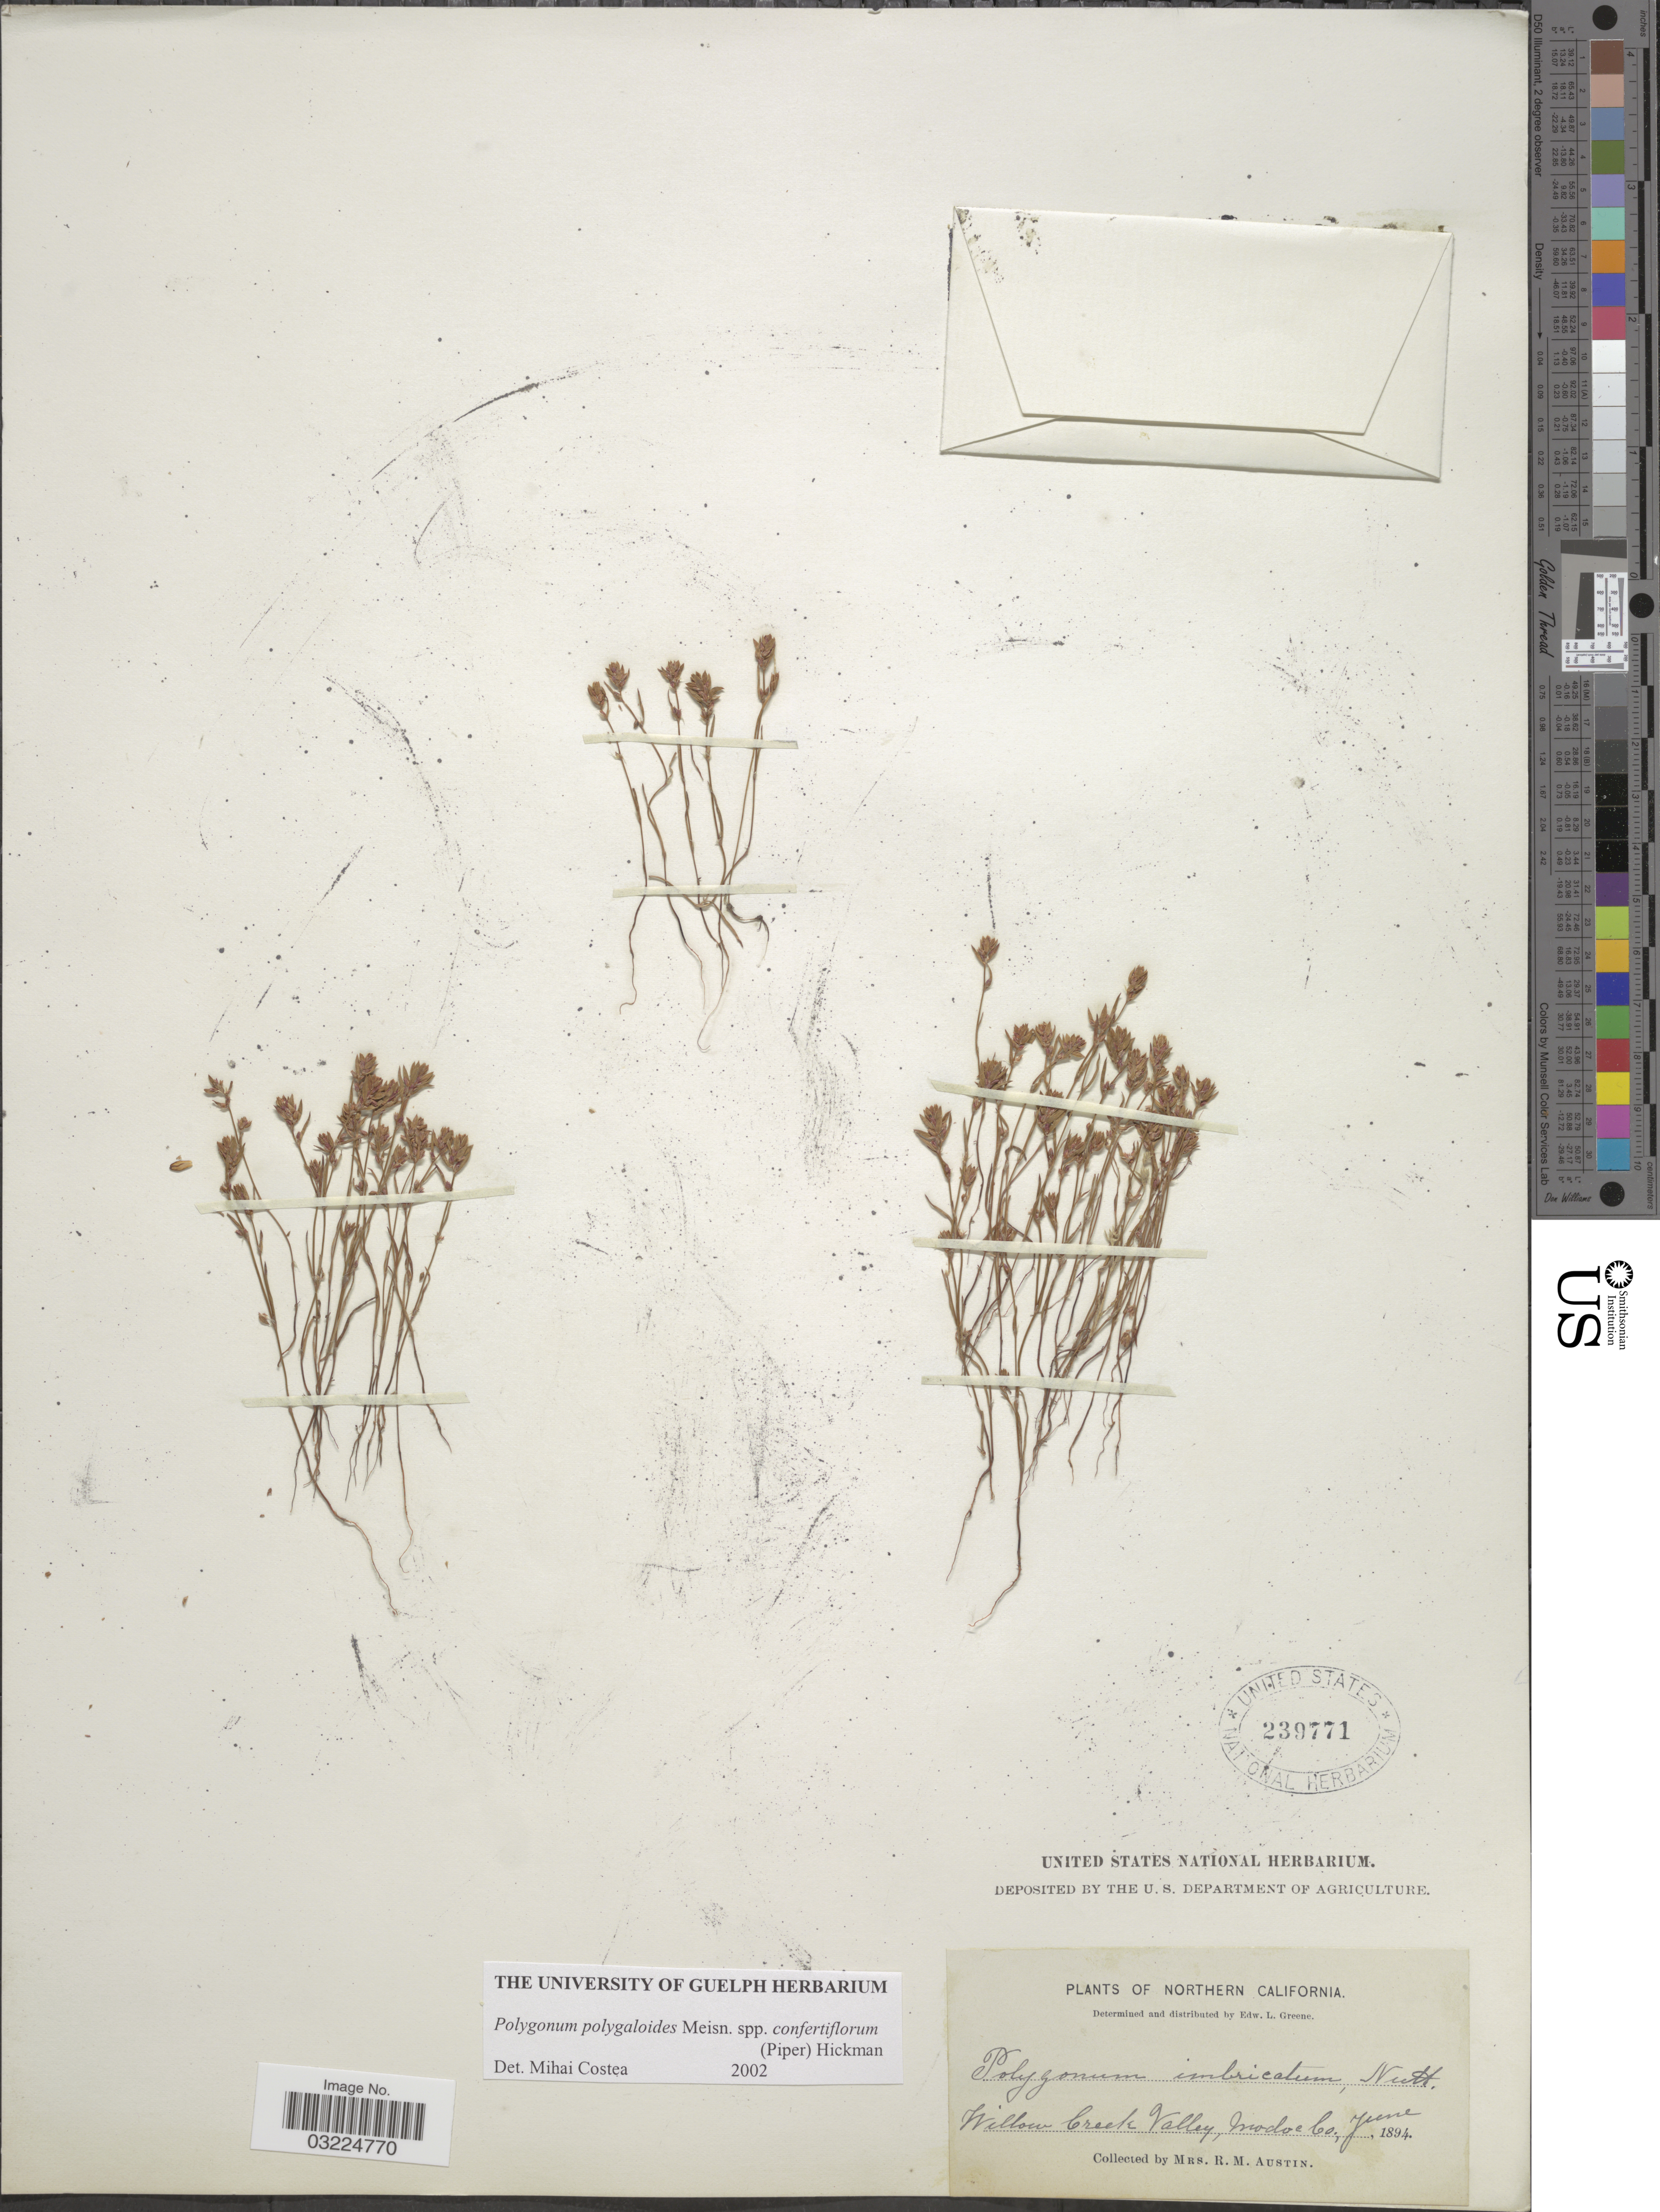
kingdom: Plantae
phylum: Tracheophyta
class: Magnoliopsida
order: Caryophyllales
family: Polygonaceae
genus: Polygonum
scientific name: Polygonum polygaloides subsp. confertiflorum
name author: (Nutt. ex Piper) Hickman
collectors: R. Austin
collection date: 1894-06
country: United States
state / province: California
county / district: Modoc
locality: Northern California. Willow Creek Valley, Modoc Co.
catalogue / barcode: US 239771